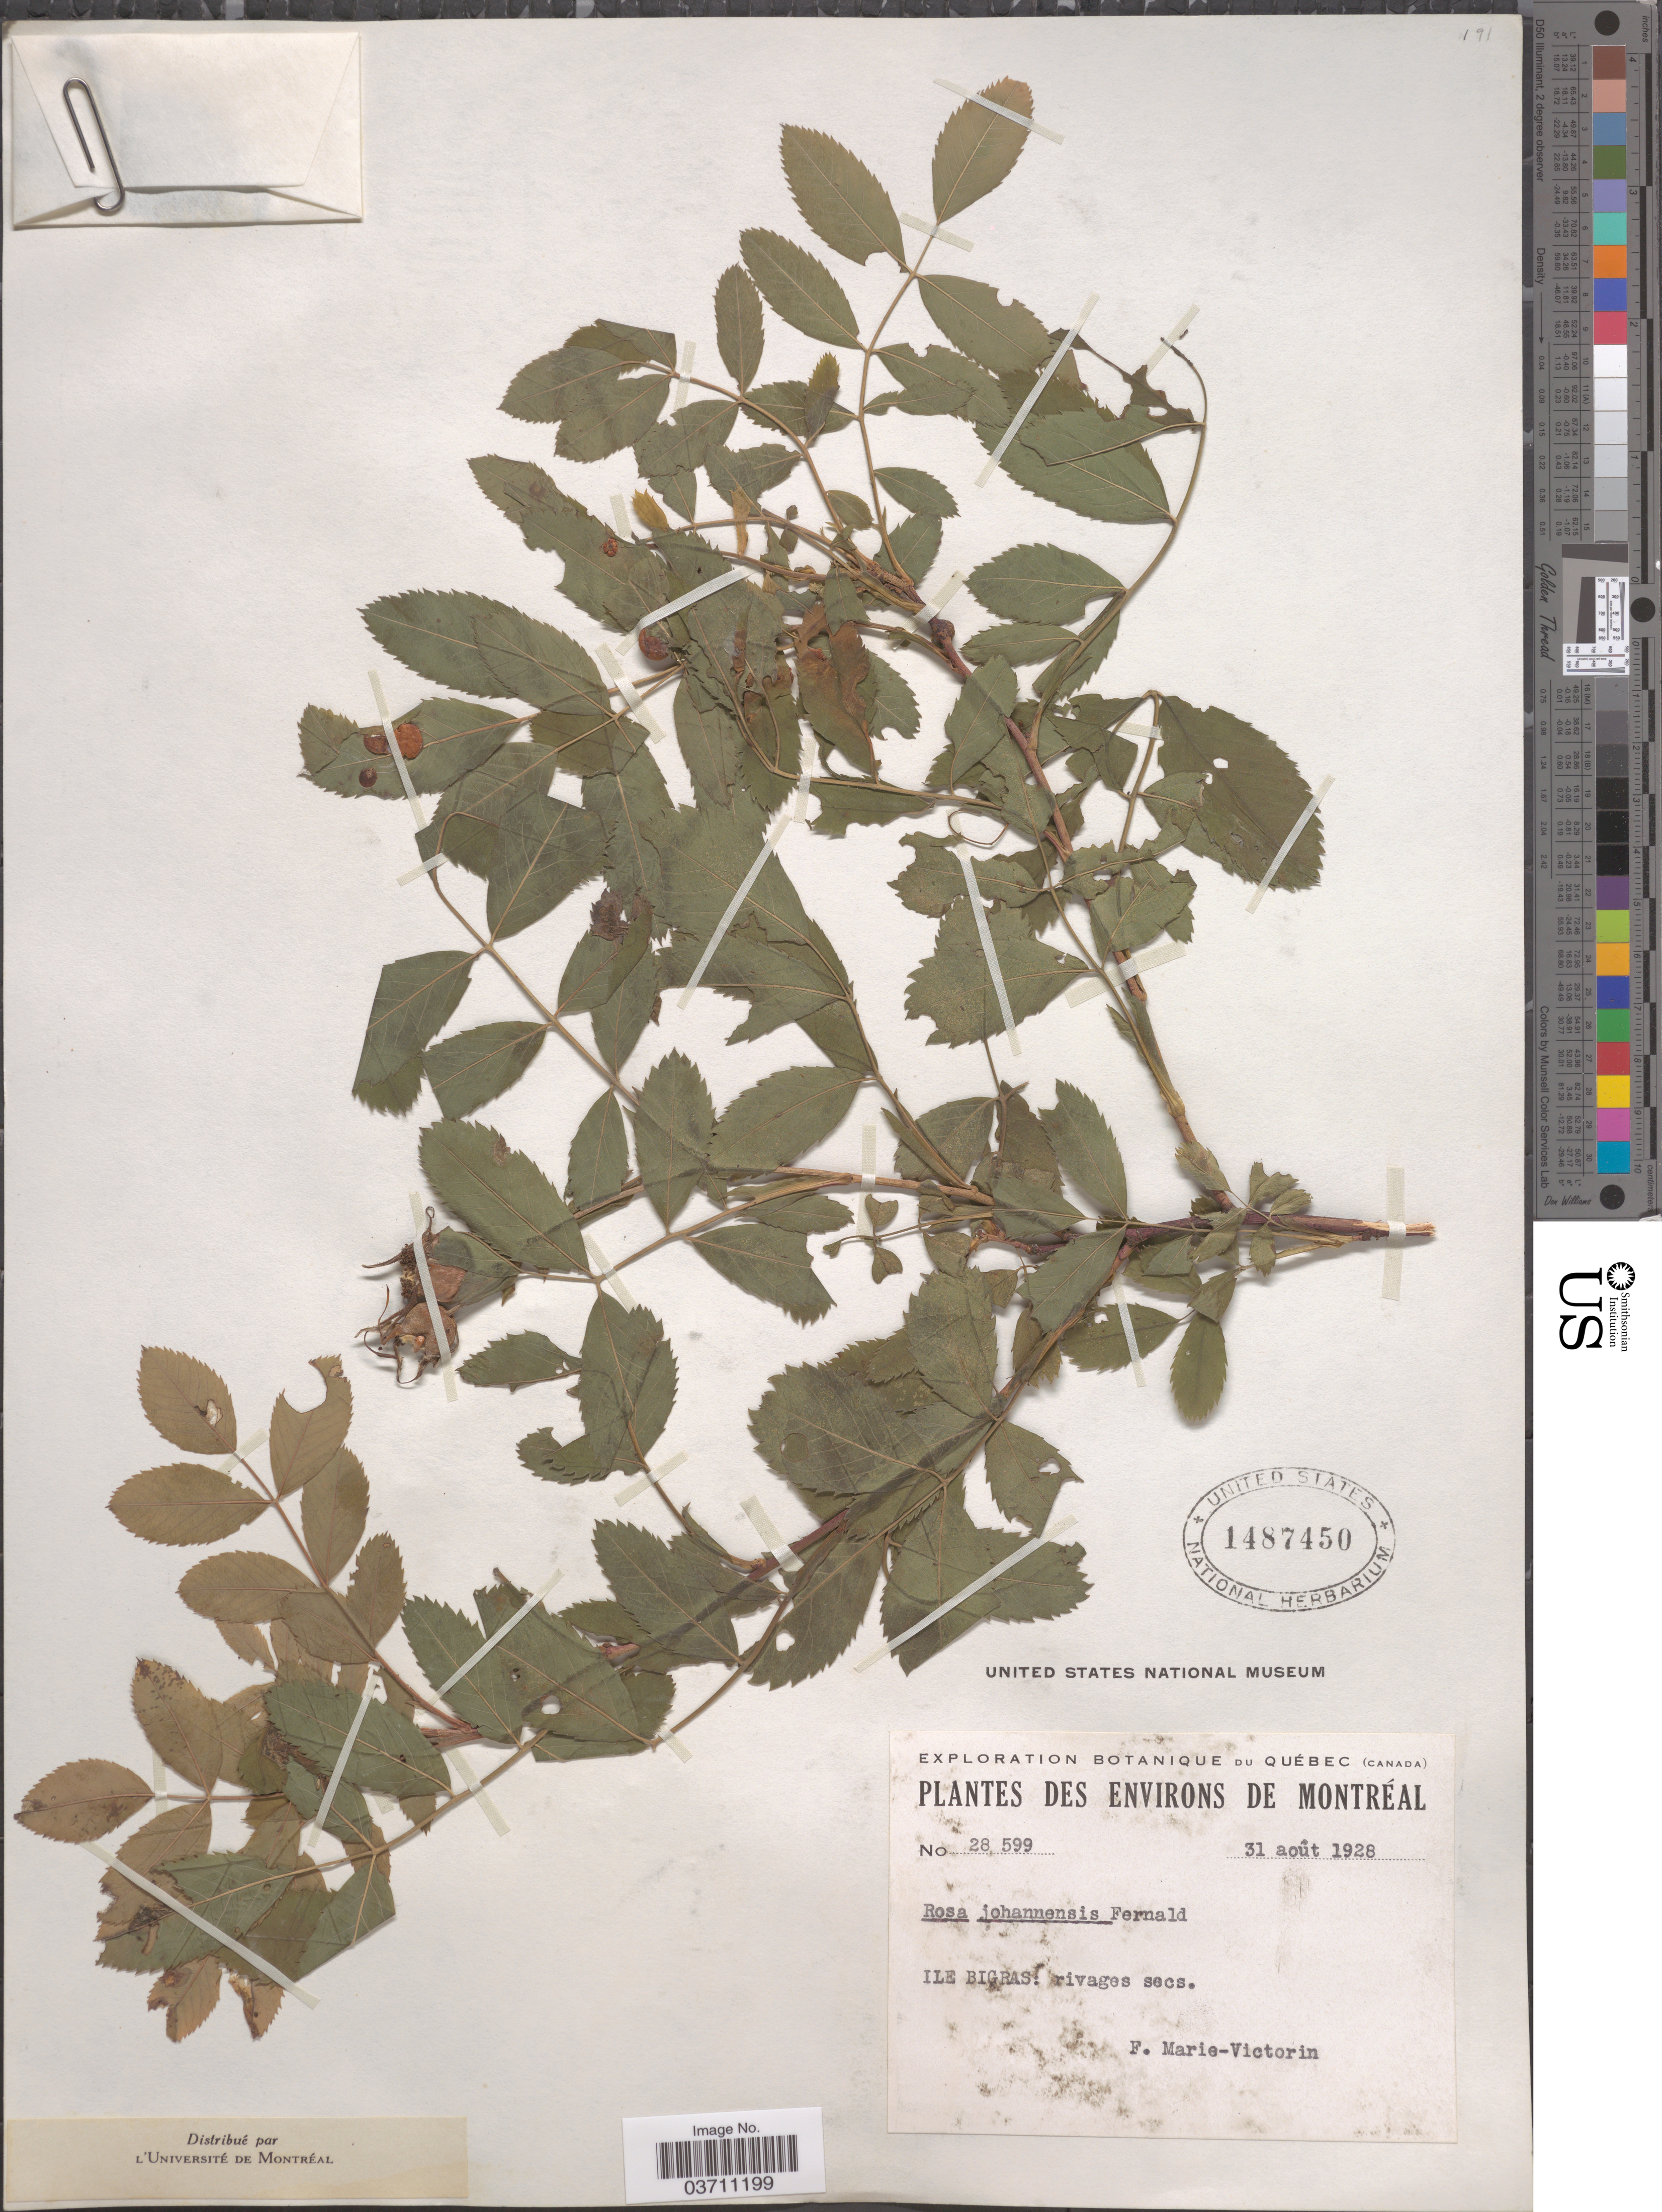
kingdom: Plantae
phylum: Tracheophyta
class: Magnoliopsida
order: Rosales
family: Rosaceae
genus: Rosa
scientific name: Rosa johannensis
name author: Fernald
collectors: F. Marie-Victorin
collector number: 28599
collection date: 1928-08-31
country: Canada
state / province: Quebec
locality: Environs de Montréal. Ile Bigras: rivages secs.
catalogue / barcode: US 1487450